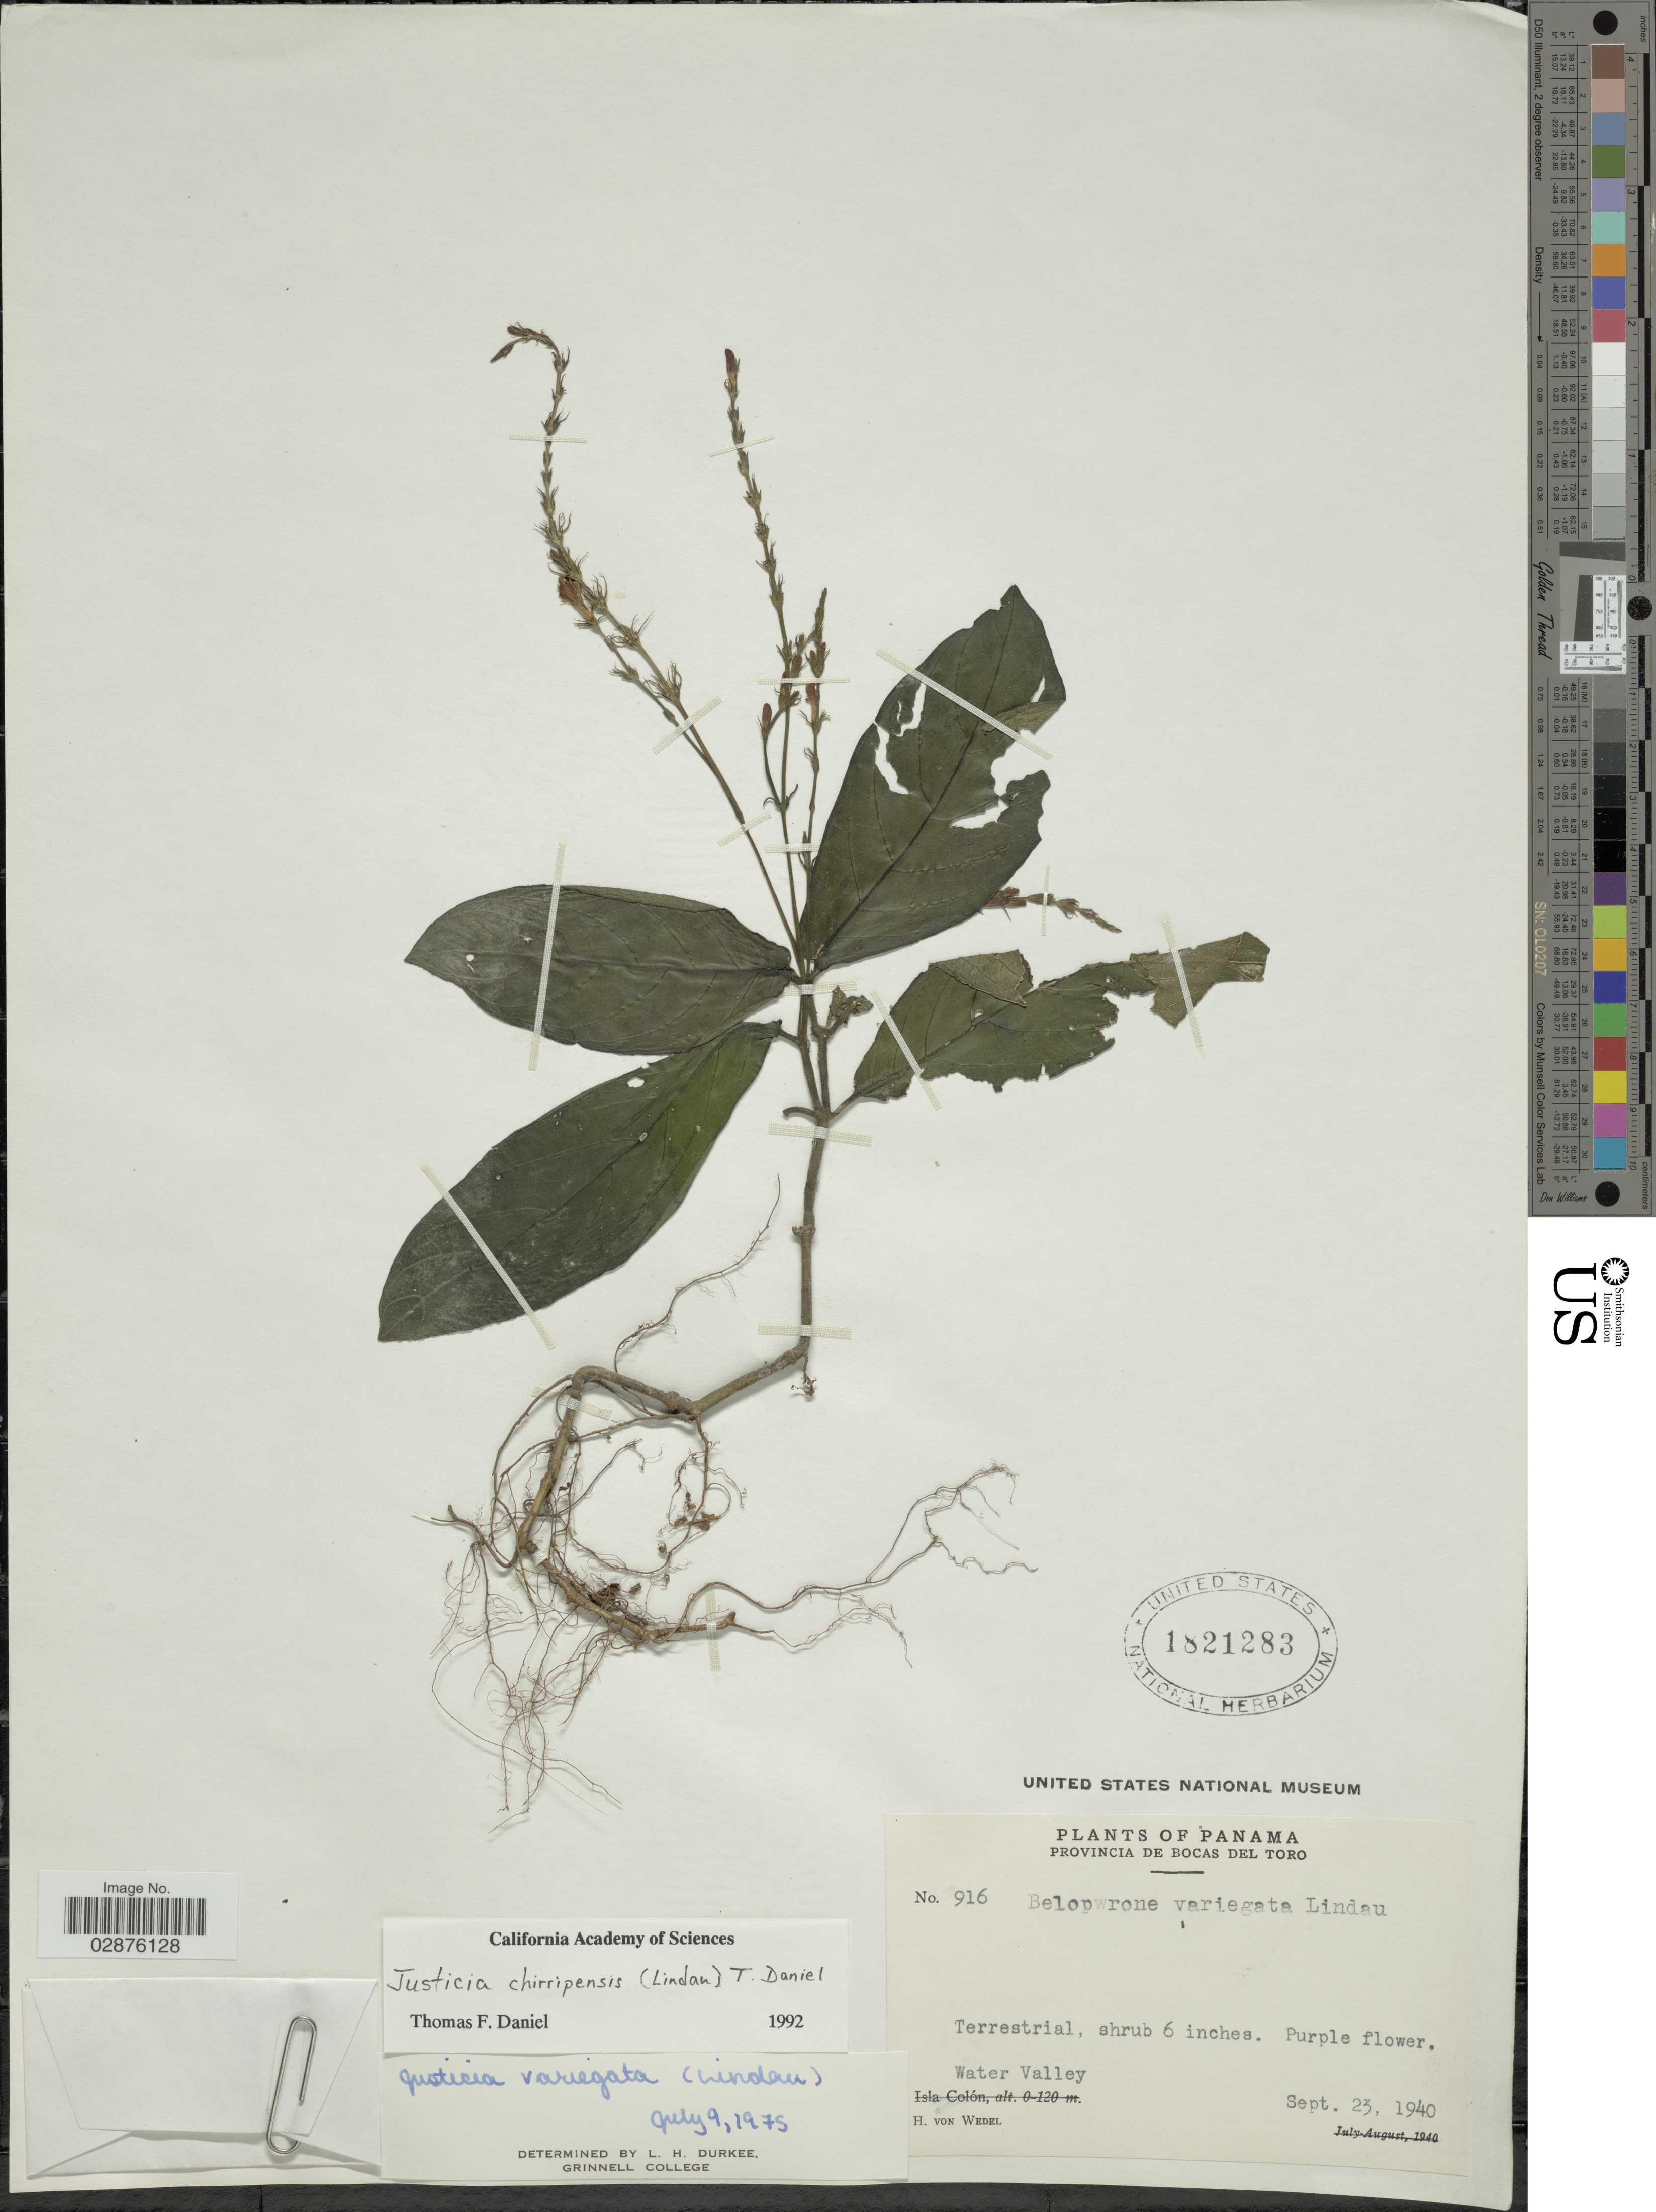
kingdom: Plantae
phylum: Tracheophyta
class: Magnoliopsida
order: Lamiales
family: Acanthaceae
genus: Justicia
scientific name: Justicia chamaeranthemoides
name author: (Kuntze) T.F. Daniel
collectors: H. von Wedel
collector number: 916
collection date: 1940-09-23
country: Panama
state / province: Bocas del Toro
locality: Water Valley, Provincia De Bocas Del Toro.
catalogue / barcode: US 1821283